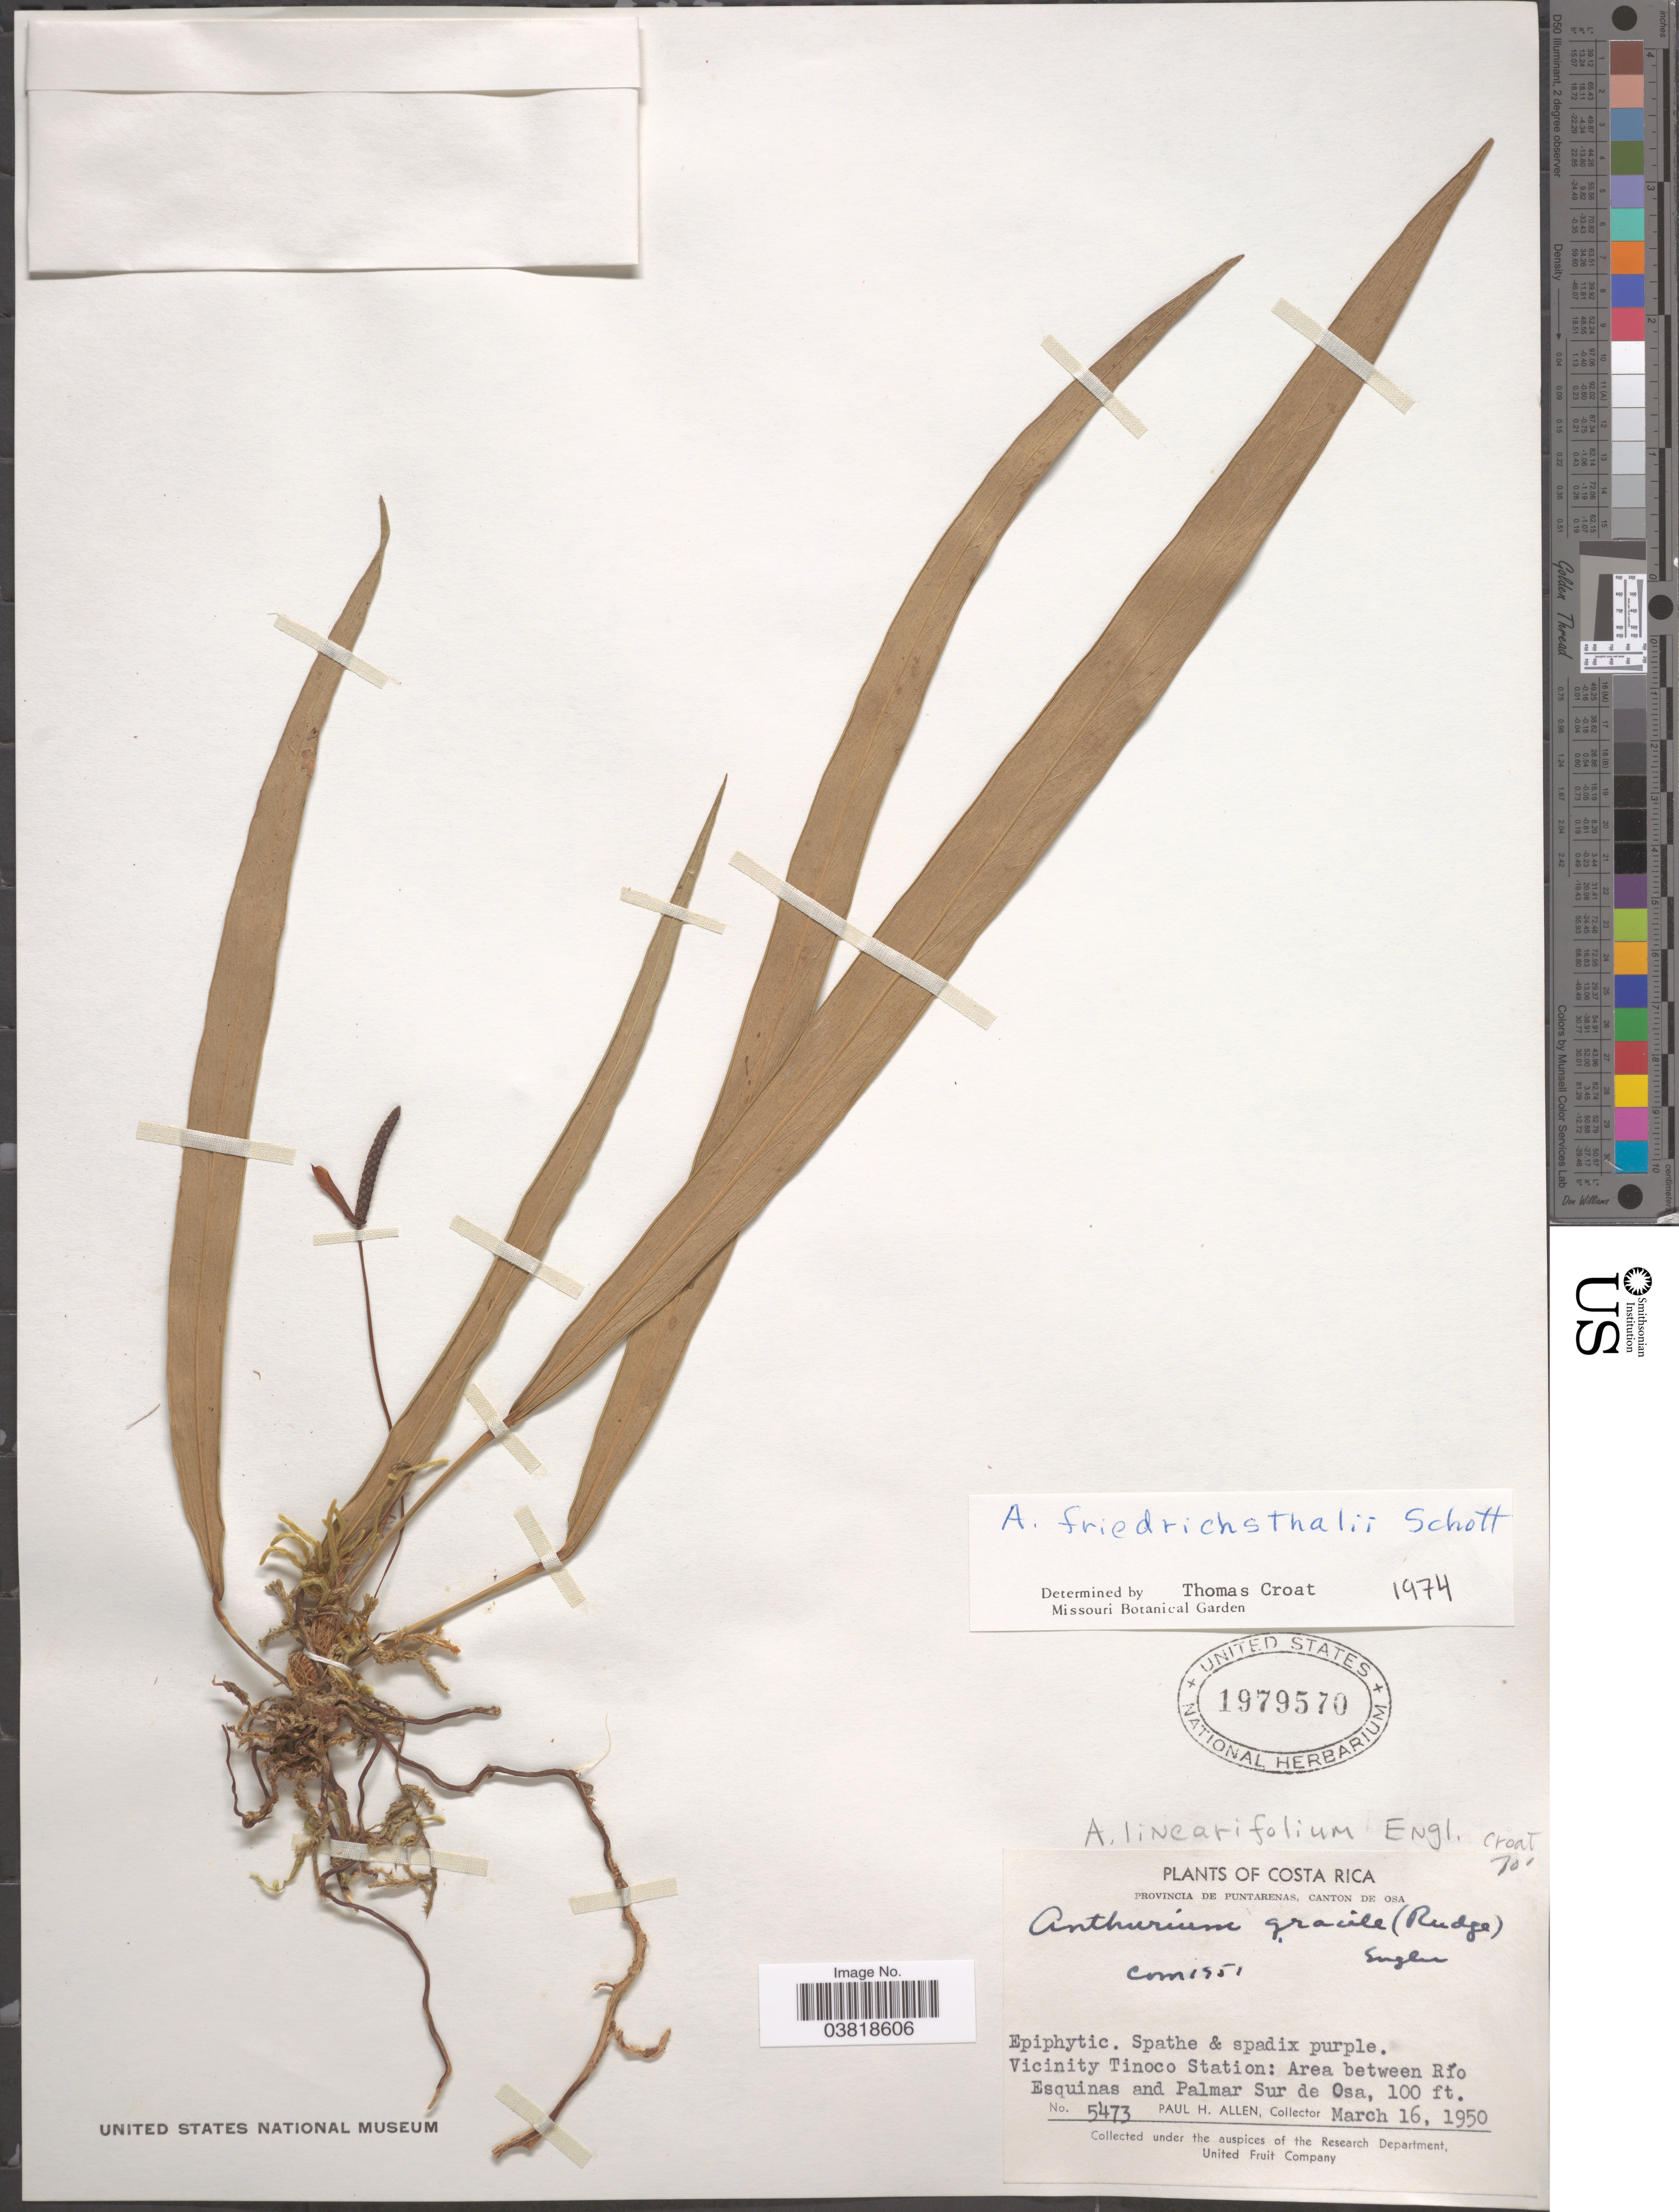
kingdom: Plantae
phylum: Tracheophyta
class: Liliopsida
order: Alismatales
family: Araceae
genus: Anthurium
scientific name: Anthurium friedrichsthalii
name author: Schott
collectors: P. H. Allen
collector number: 5473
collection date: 1950-03-16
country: Costa Rica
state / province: Puntarenas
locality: Canton de Osa. Vicinity Tinoco Station: Area between Río Esquinas and Palmar Sur de Osa.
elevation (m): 30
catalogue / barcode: US 1979570